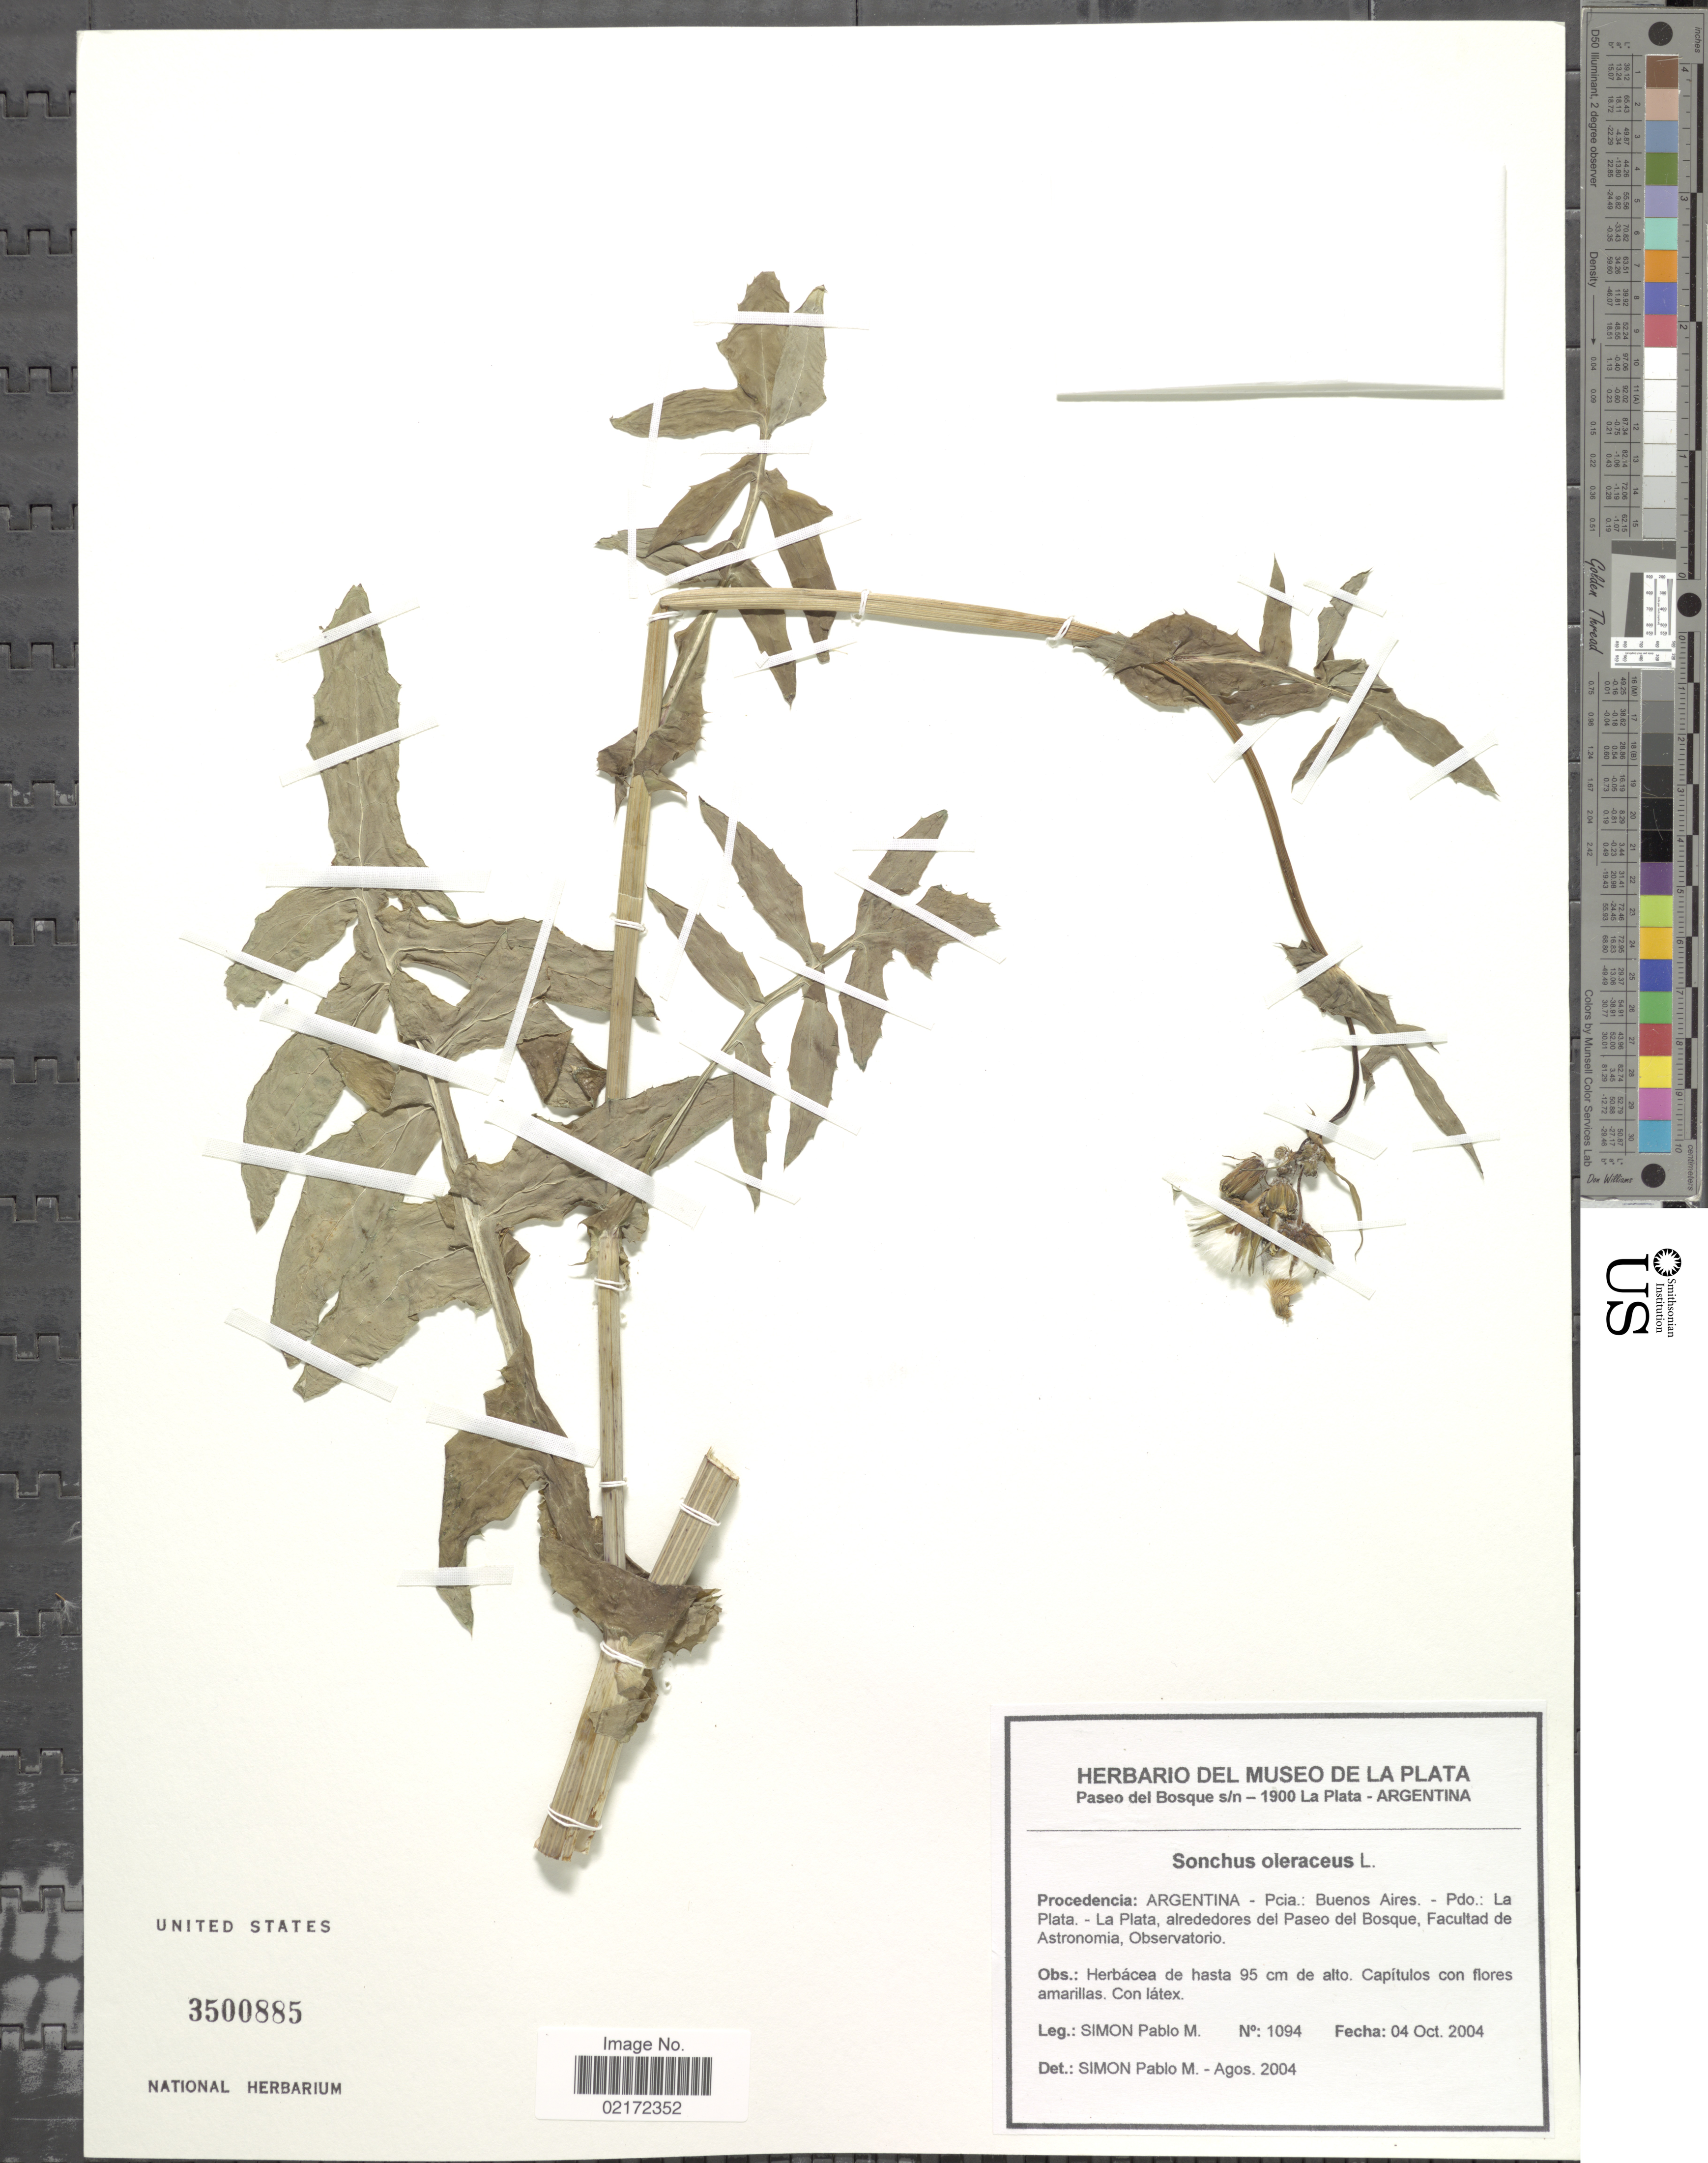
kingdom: Plantae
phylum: Tracheophyta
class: Magnoliopsida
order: Asterales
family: Asteraceae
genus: Sonchus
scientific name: Sonchus oleraceus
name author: L.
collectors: S. Pablo M.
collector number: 1094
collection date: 2004-10-04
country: Argentina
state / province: Buenos Aires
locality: Argentina - Pcia.: Buenos Aires.- Pdo.: La Plata.- La Plata, alrededores del Paseo del Bosque, Facultad de Astronomia, Observatorio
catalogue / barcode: US 3500885